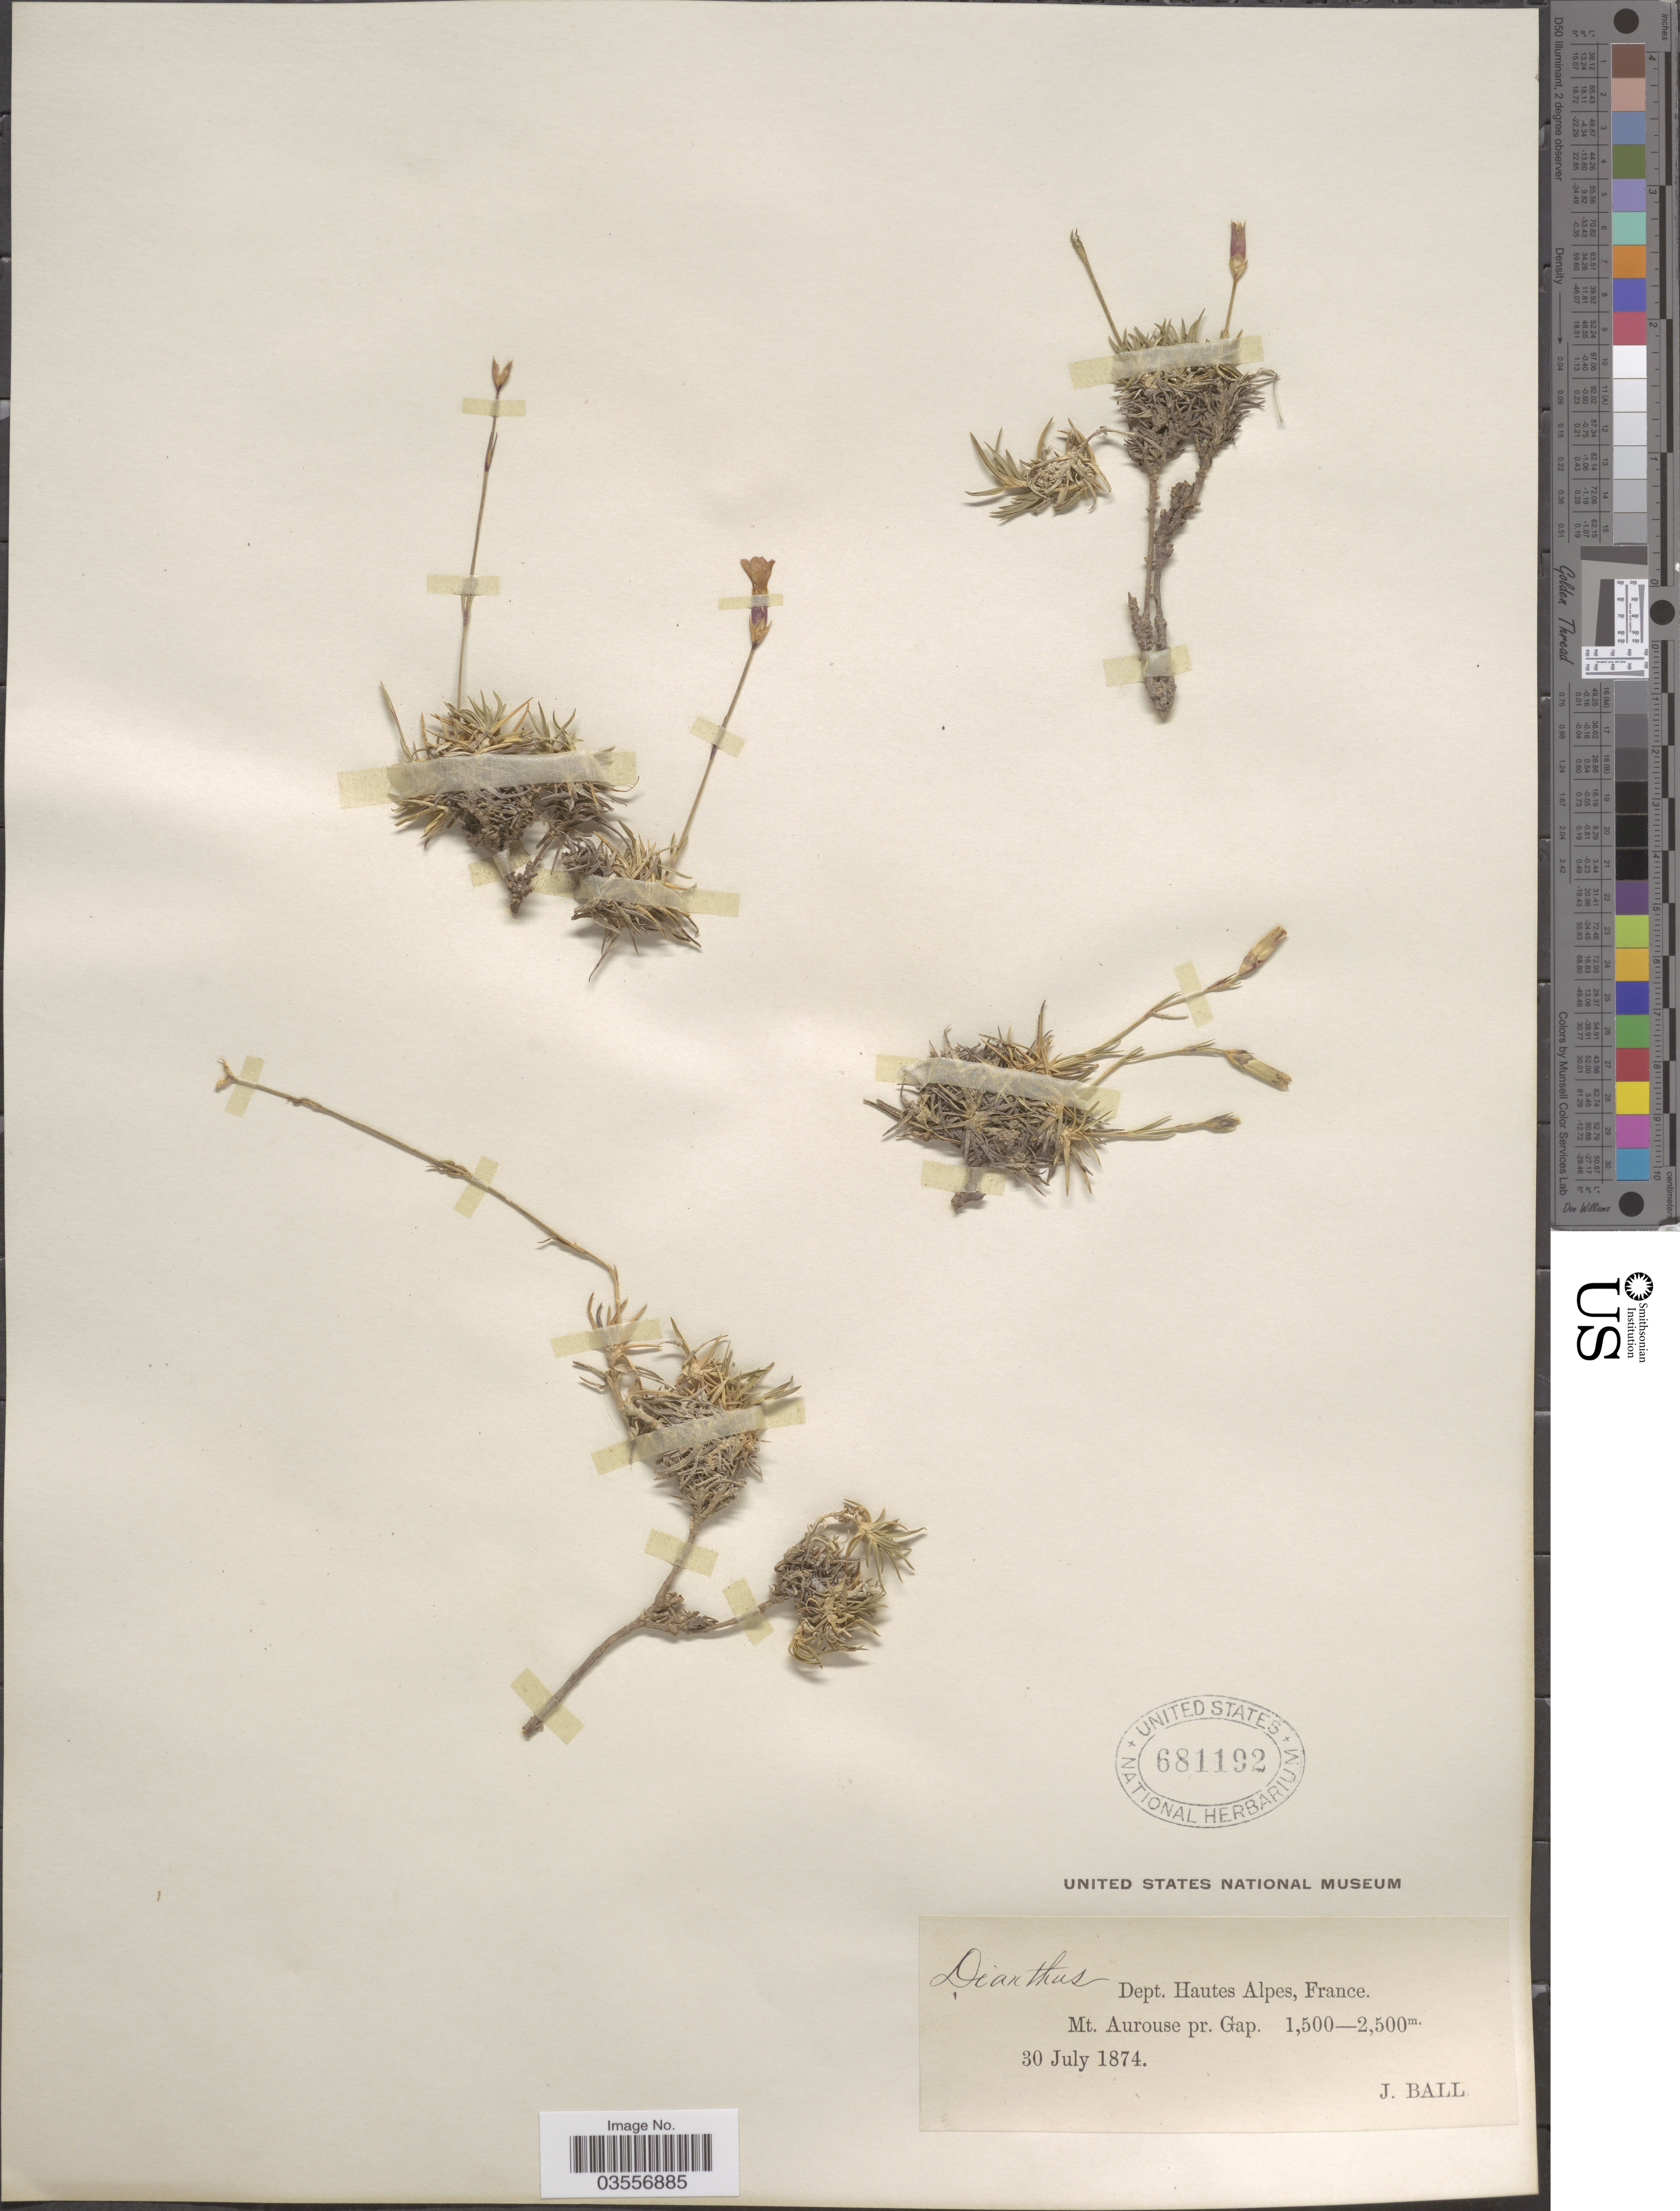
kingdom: Plantae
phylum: Tracheophyta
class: Magnoliopsida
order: Caryophyllales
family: Caryophyllaceae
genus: Dianthus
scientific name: Dianthus sp.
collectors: J. Ball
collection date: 1874-07-30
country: France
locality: Dept. Hautes Alpes. Mt. Aurouse pr. Gap.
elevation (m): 1500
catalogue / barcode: US 681192